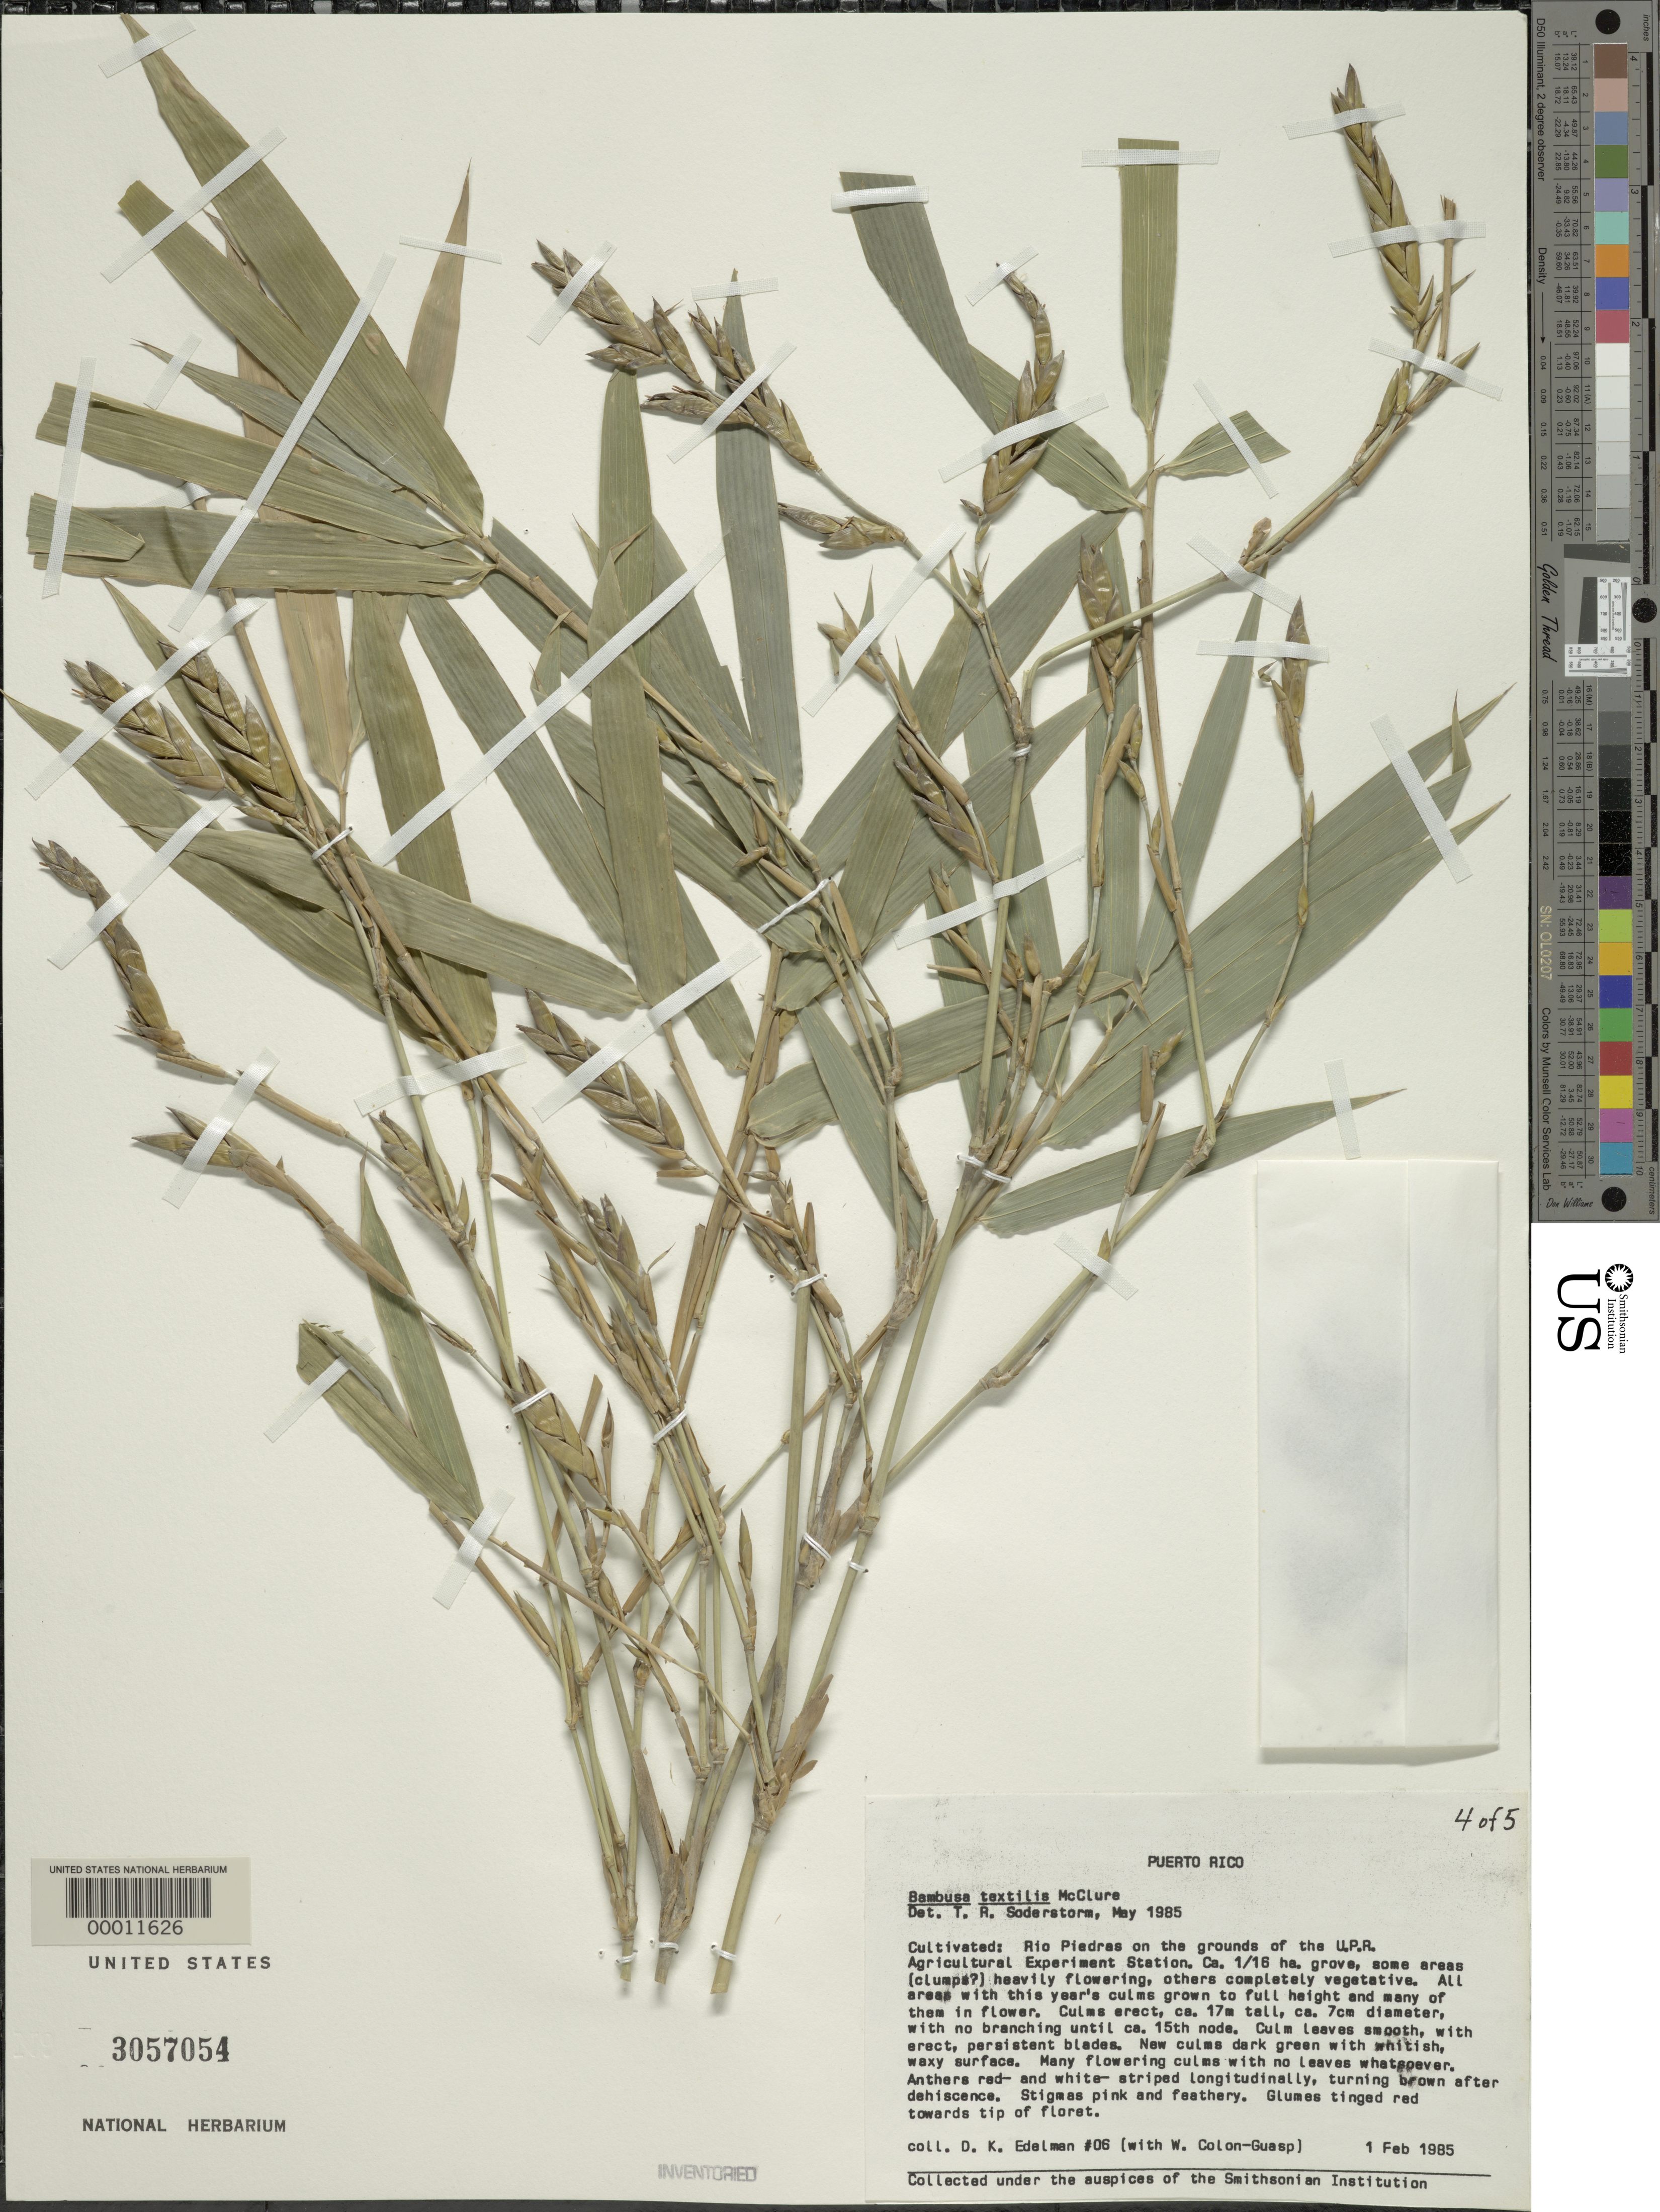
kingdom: Plantae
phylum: Tracheophyta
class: Liliopsida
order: Poales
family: Poaceae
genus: Bambusa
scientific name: Bambusa textilis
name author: McClure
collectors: D. Edelman & W. Colon Guasp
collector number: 06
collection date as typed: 01 Feb 1985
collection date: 1985-02-01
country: Puerto Rico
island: Greater Antilles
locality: Rio piedras, u.p.r. agricultural exper. station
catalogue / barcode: US 3057054